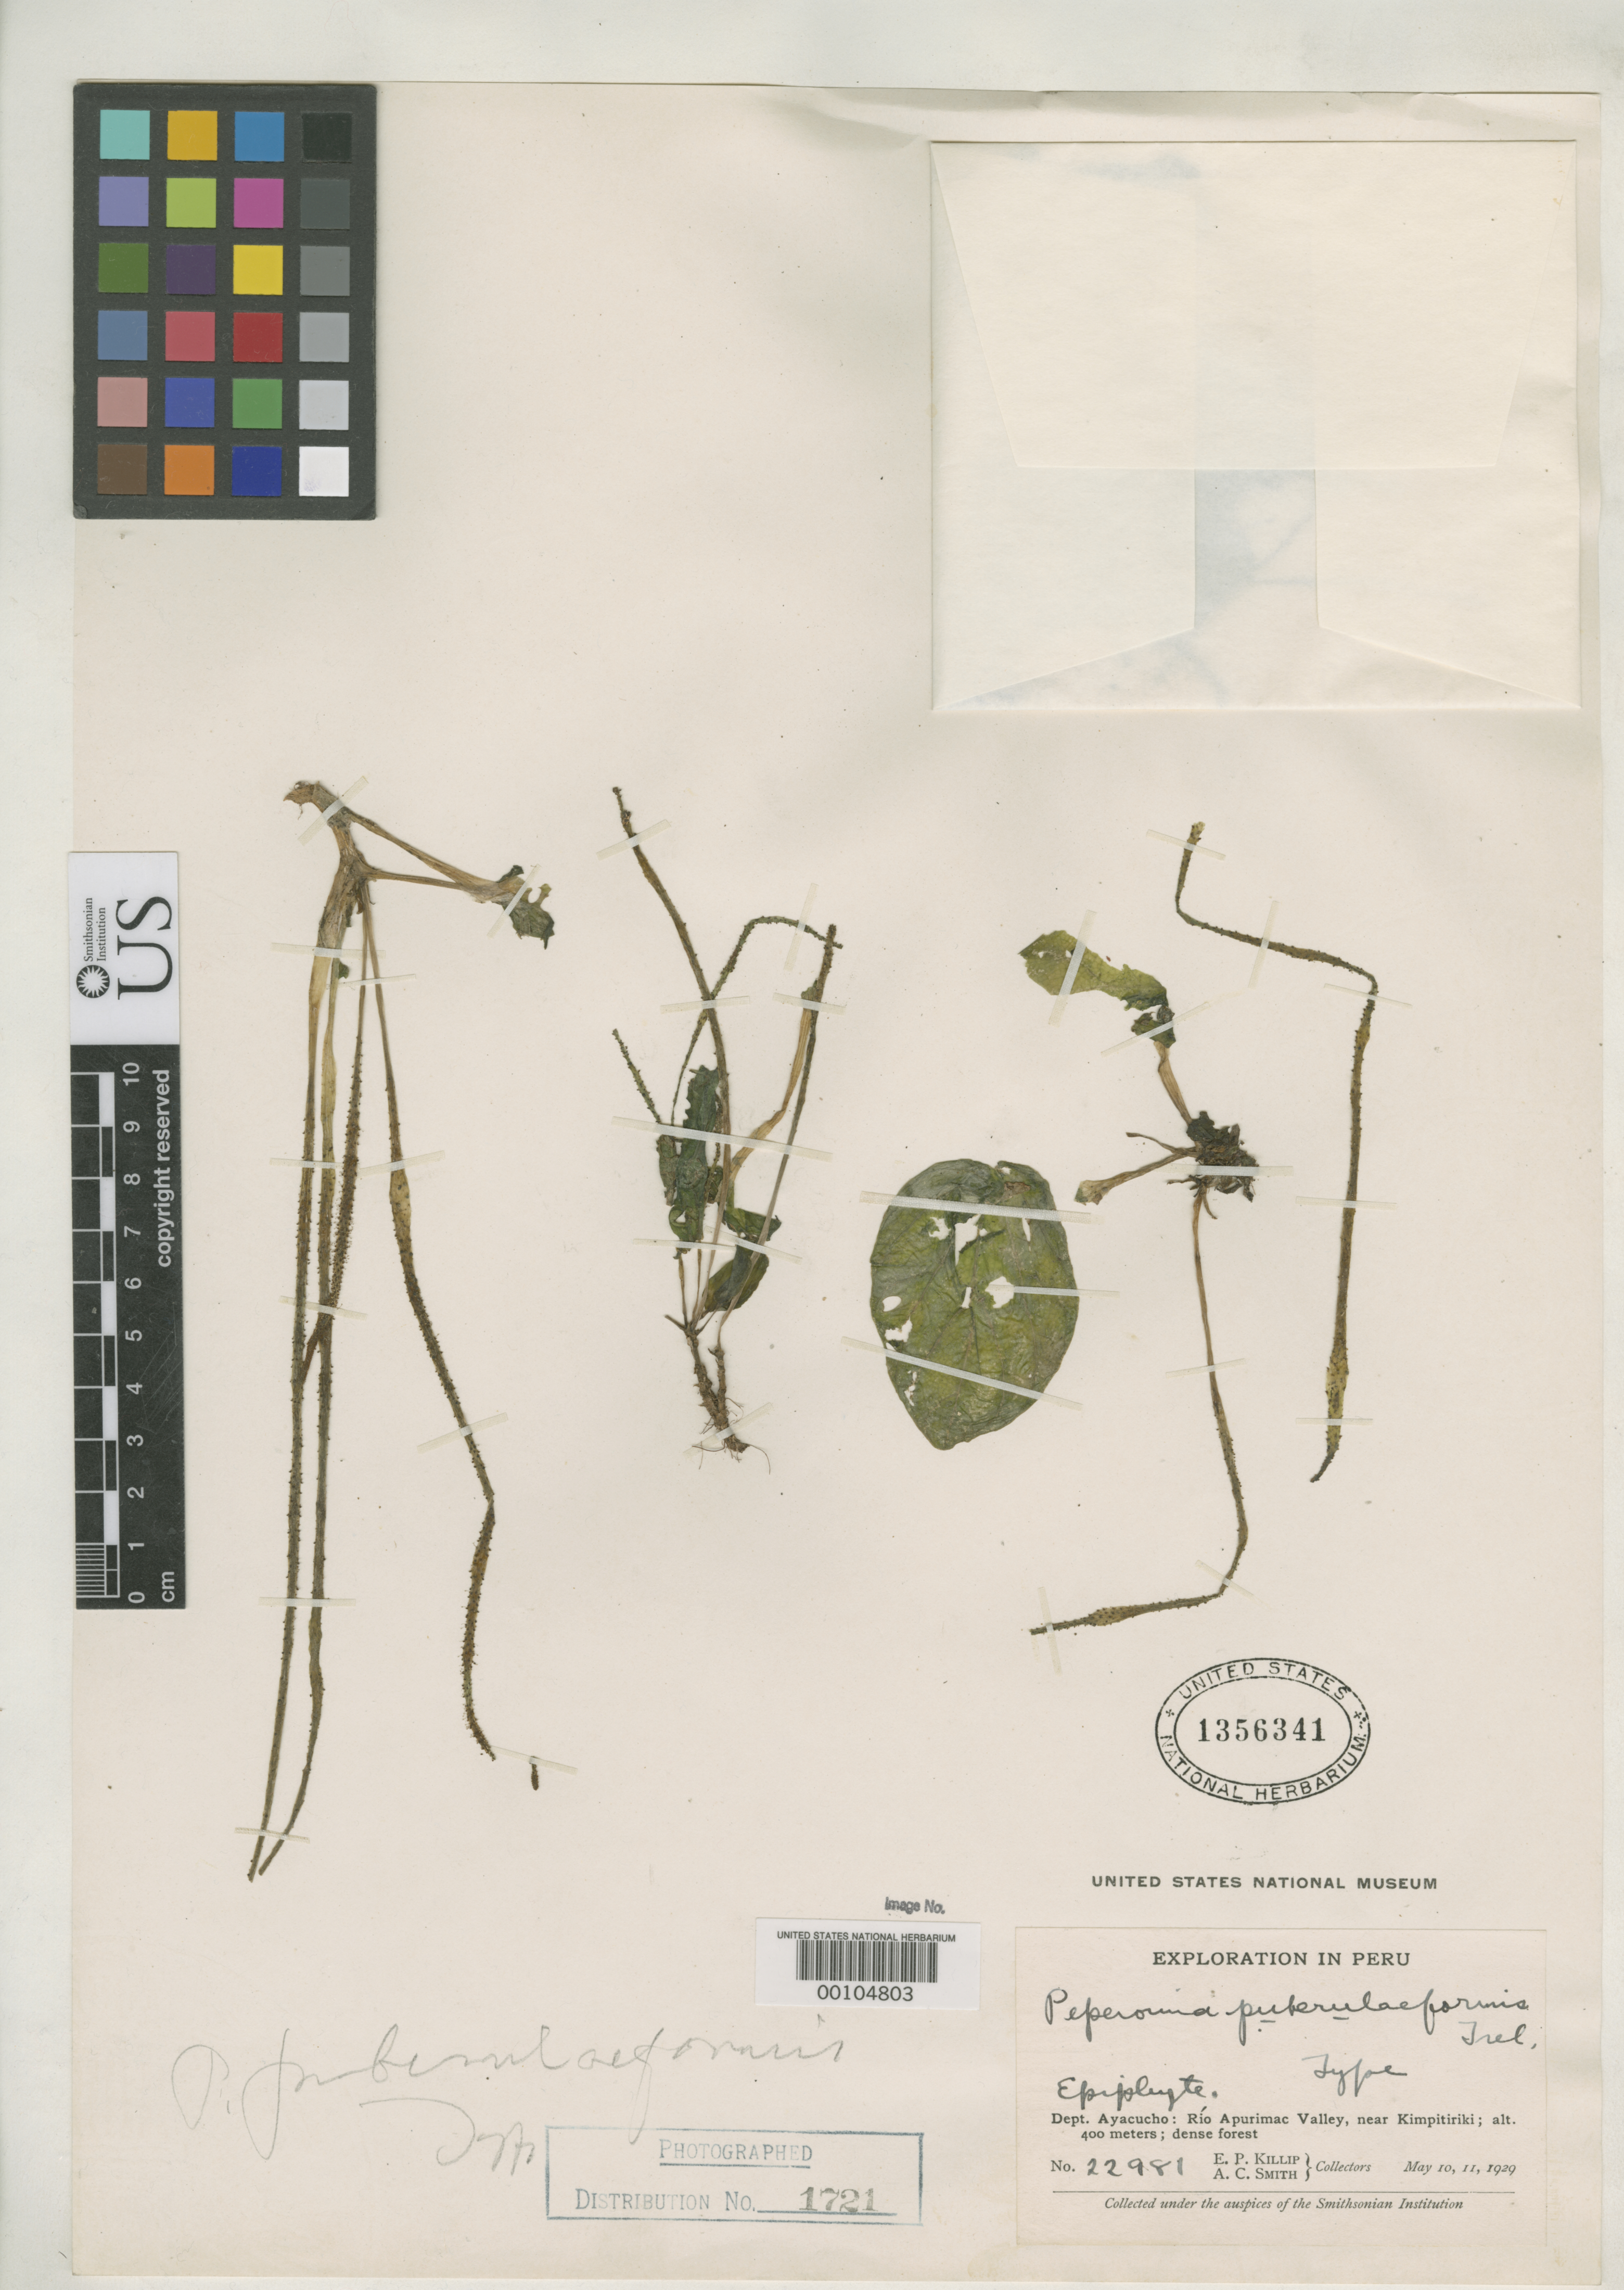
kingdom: Plantae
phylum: Tracheophyta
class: Magnoliopsida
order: Piperales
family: Piperaceae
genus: Peperomia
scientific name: Peperomia puberulaeformis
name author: Trel. in J.F. Macbr.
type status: Holotype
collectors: E. P. Killip & A. C. Smith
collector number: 22981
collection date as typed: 10 May 1929 to 11 May 1929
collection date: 1929-05-10/1929-05-11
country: Peru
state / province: Ayacucho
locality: Río Apurímac valley, near Kimpitiriki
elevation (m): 400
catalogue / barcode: US 1356341